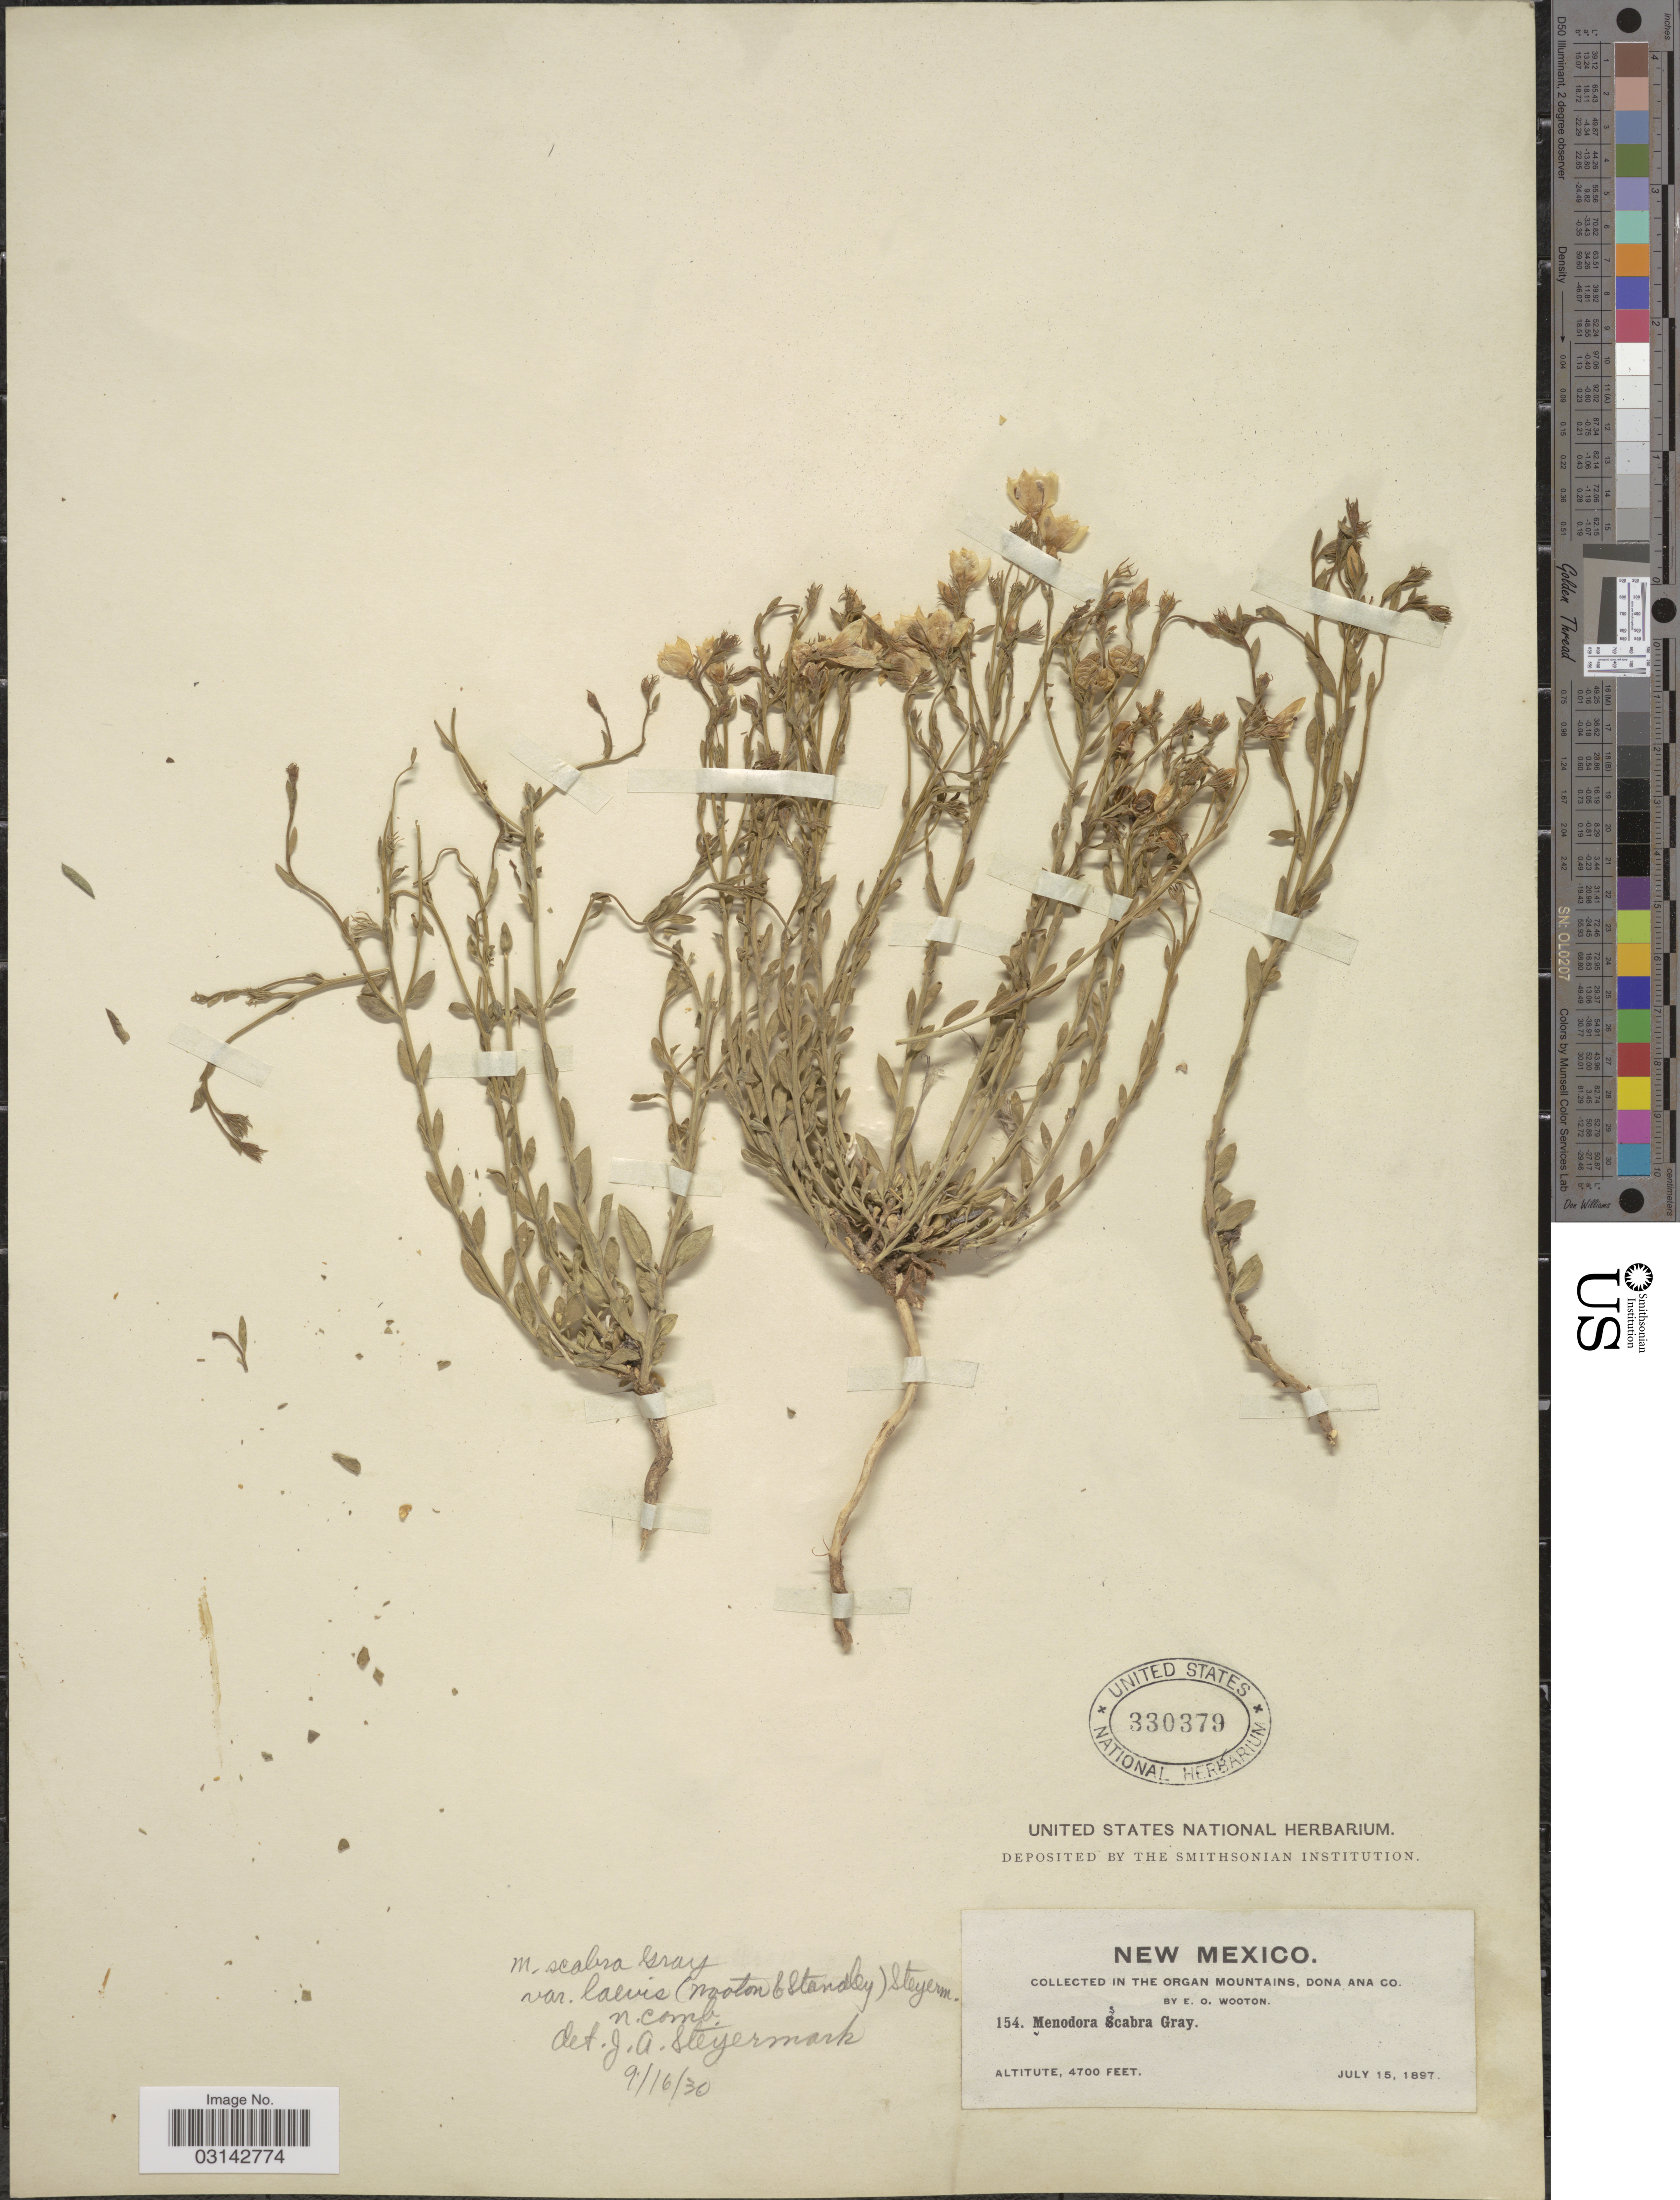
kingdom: Plantae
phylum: Tracheophyta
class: Magnoliopsida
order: Lamiales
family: Oleaceae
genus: Menodora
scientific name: Menodora laevis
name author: Wooton & Standl.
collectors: E. O. Wooton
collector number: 154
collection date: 1897-07-15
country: United States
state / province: New Mexico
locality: In the Organ Mountains, Dona Ana Co.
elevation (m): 1433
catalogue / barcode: US 330379